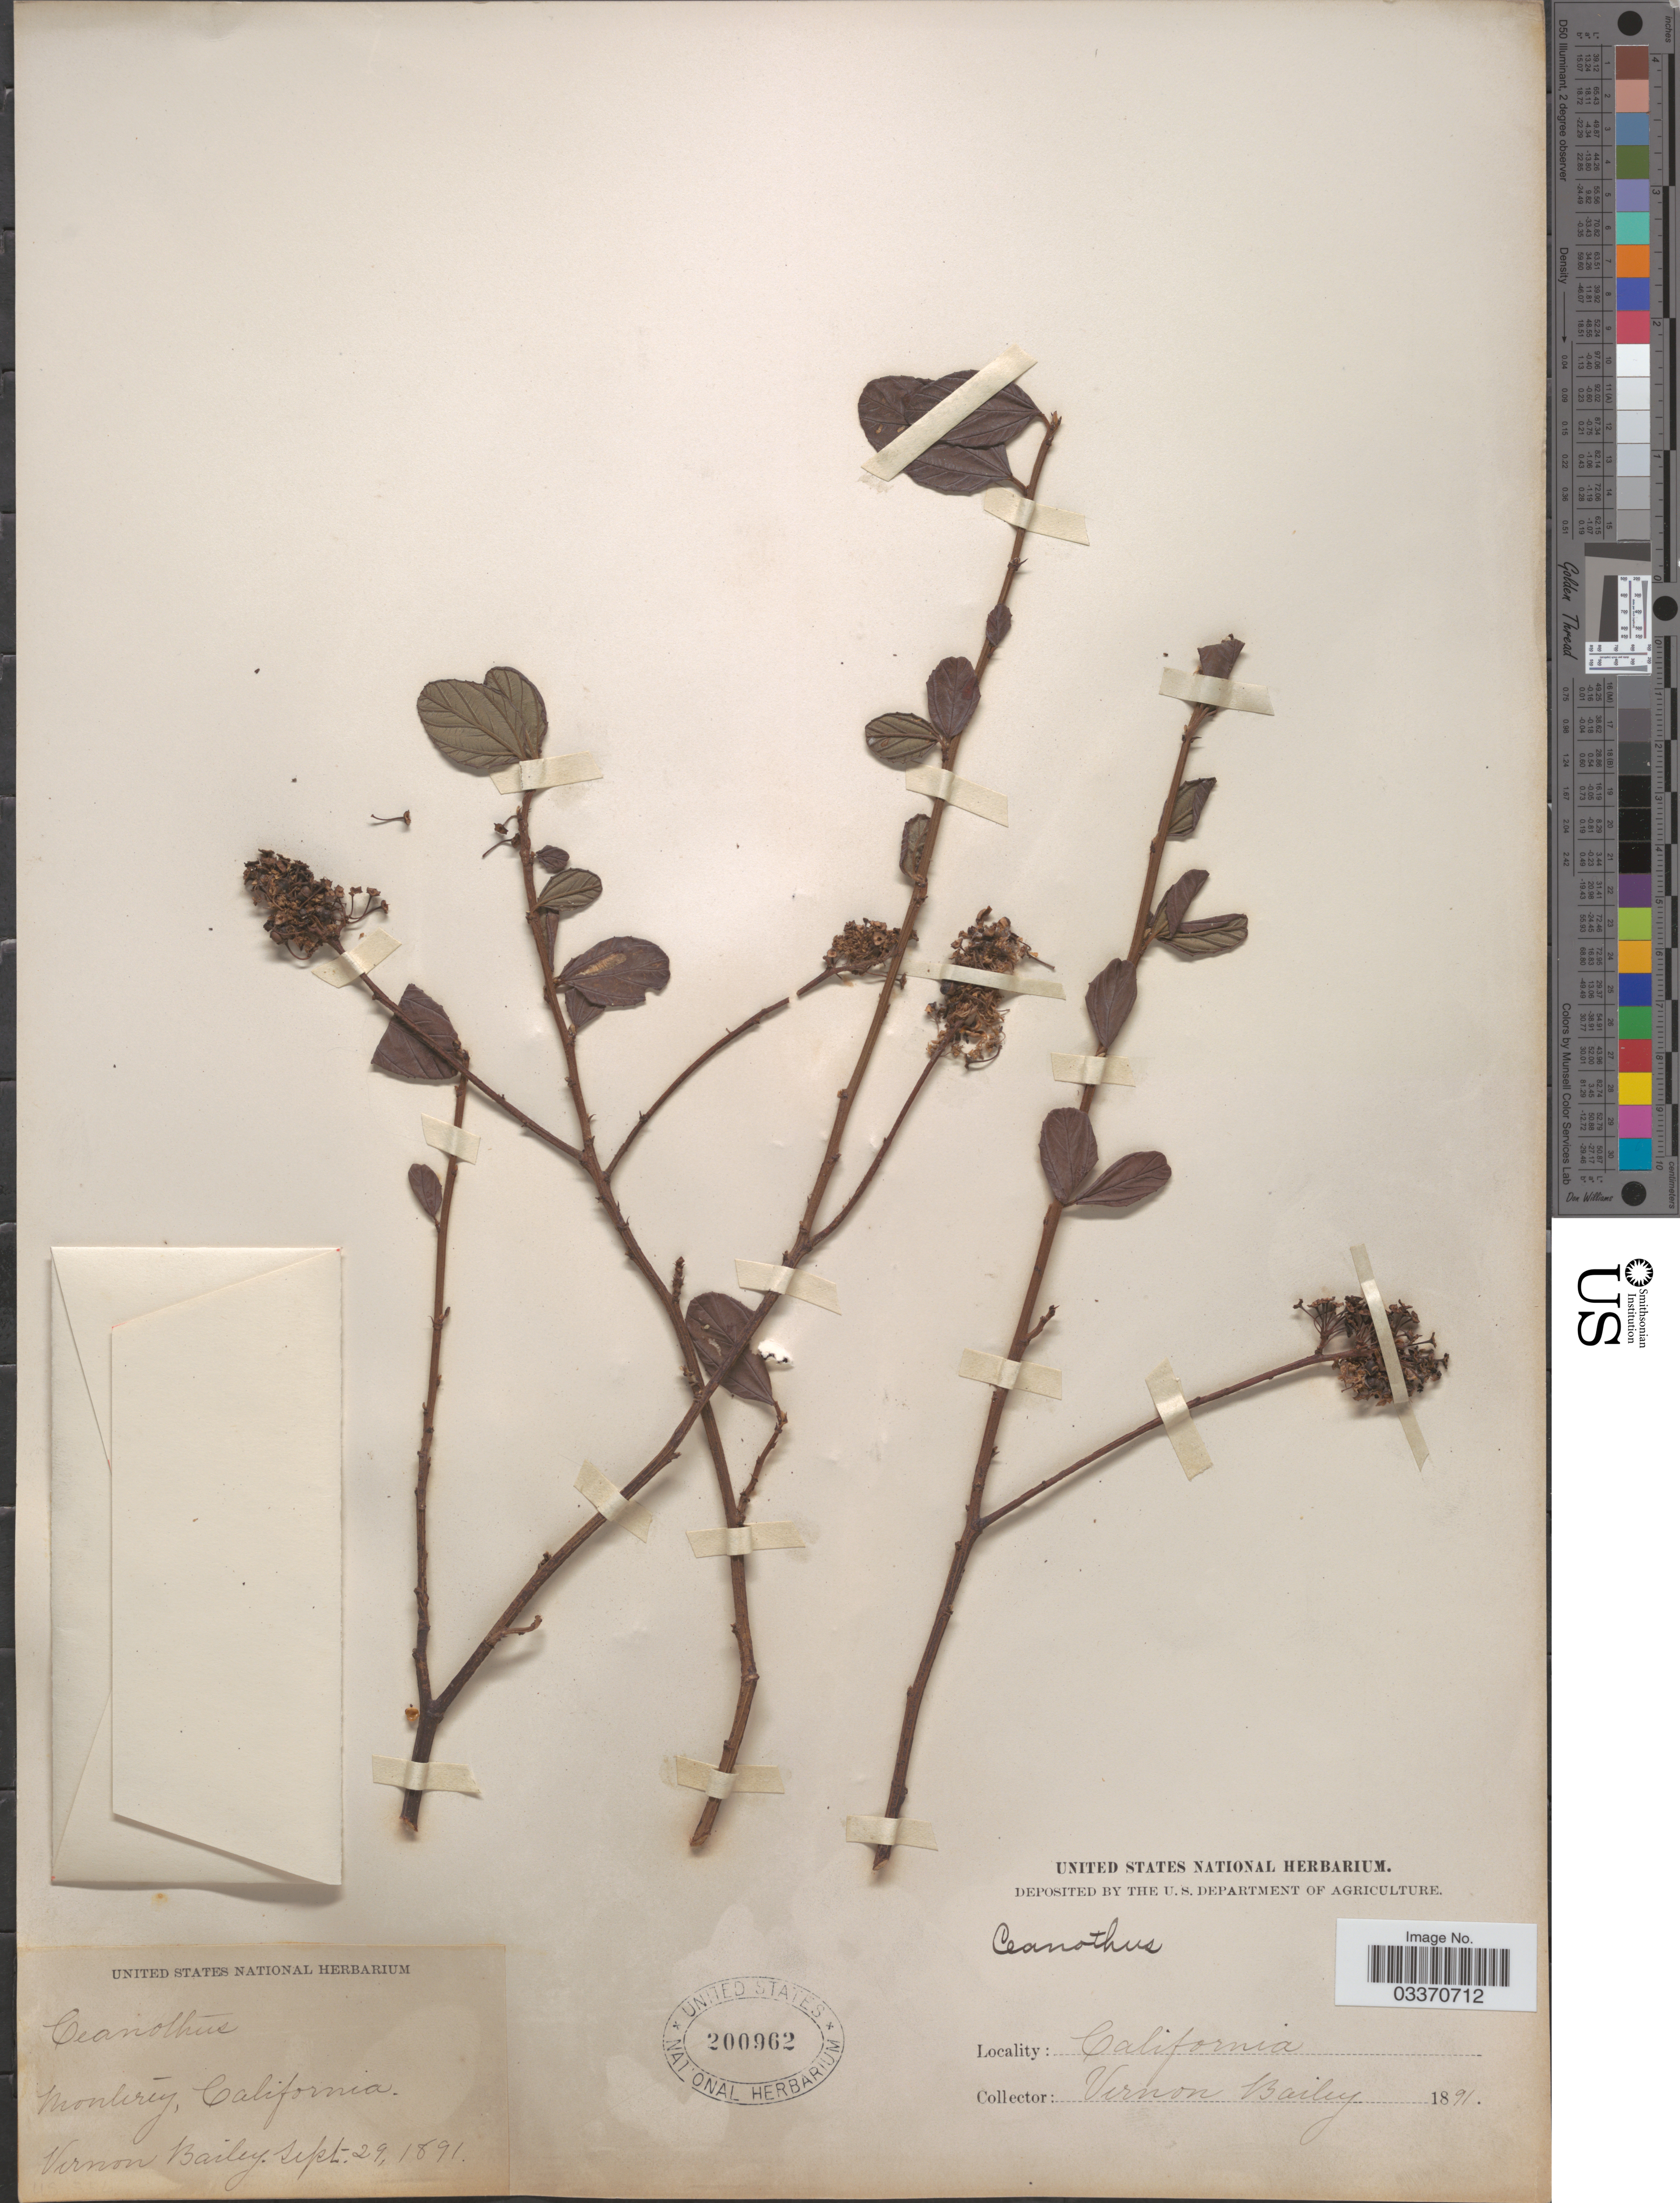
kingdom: Plantae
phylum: Tracheophyta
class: Magnoliopsida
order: Rosales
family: Rhamnaceae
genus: Ceanothus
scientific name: Ceanothus sp.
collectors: V. O. Bailey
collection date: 1891-09-29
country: United States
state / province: California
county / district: Monterey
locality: Monterey.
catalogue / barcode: US 200962